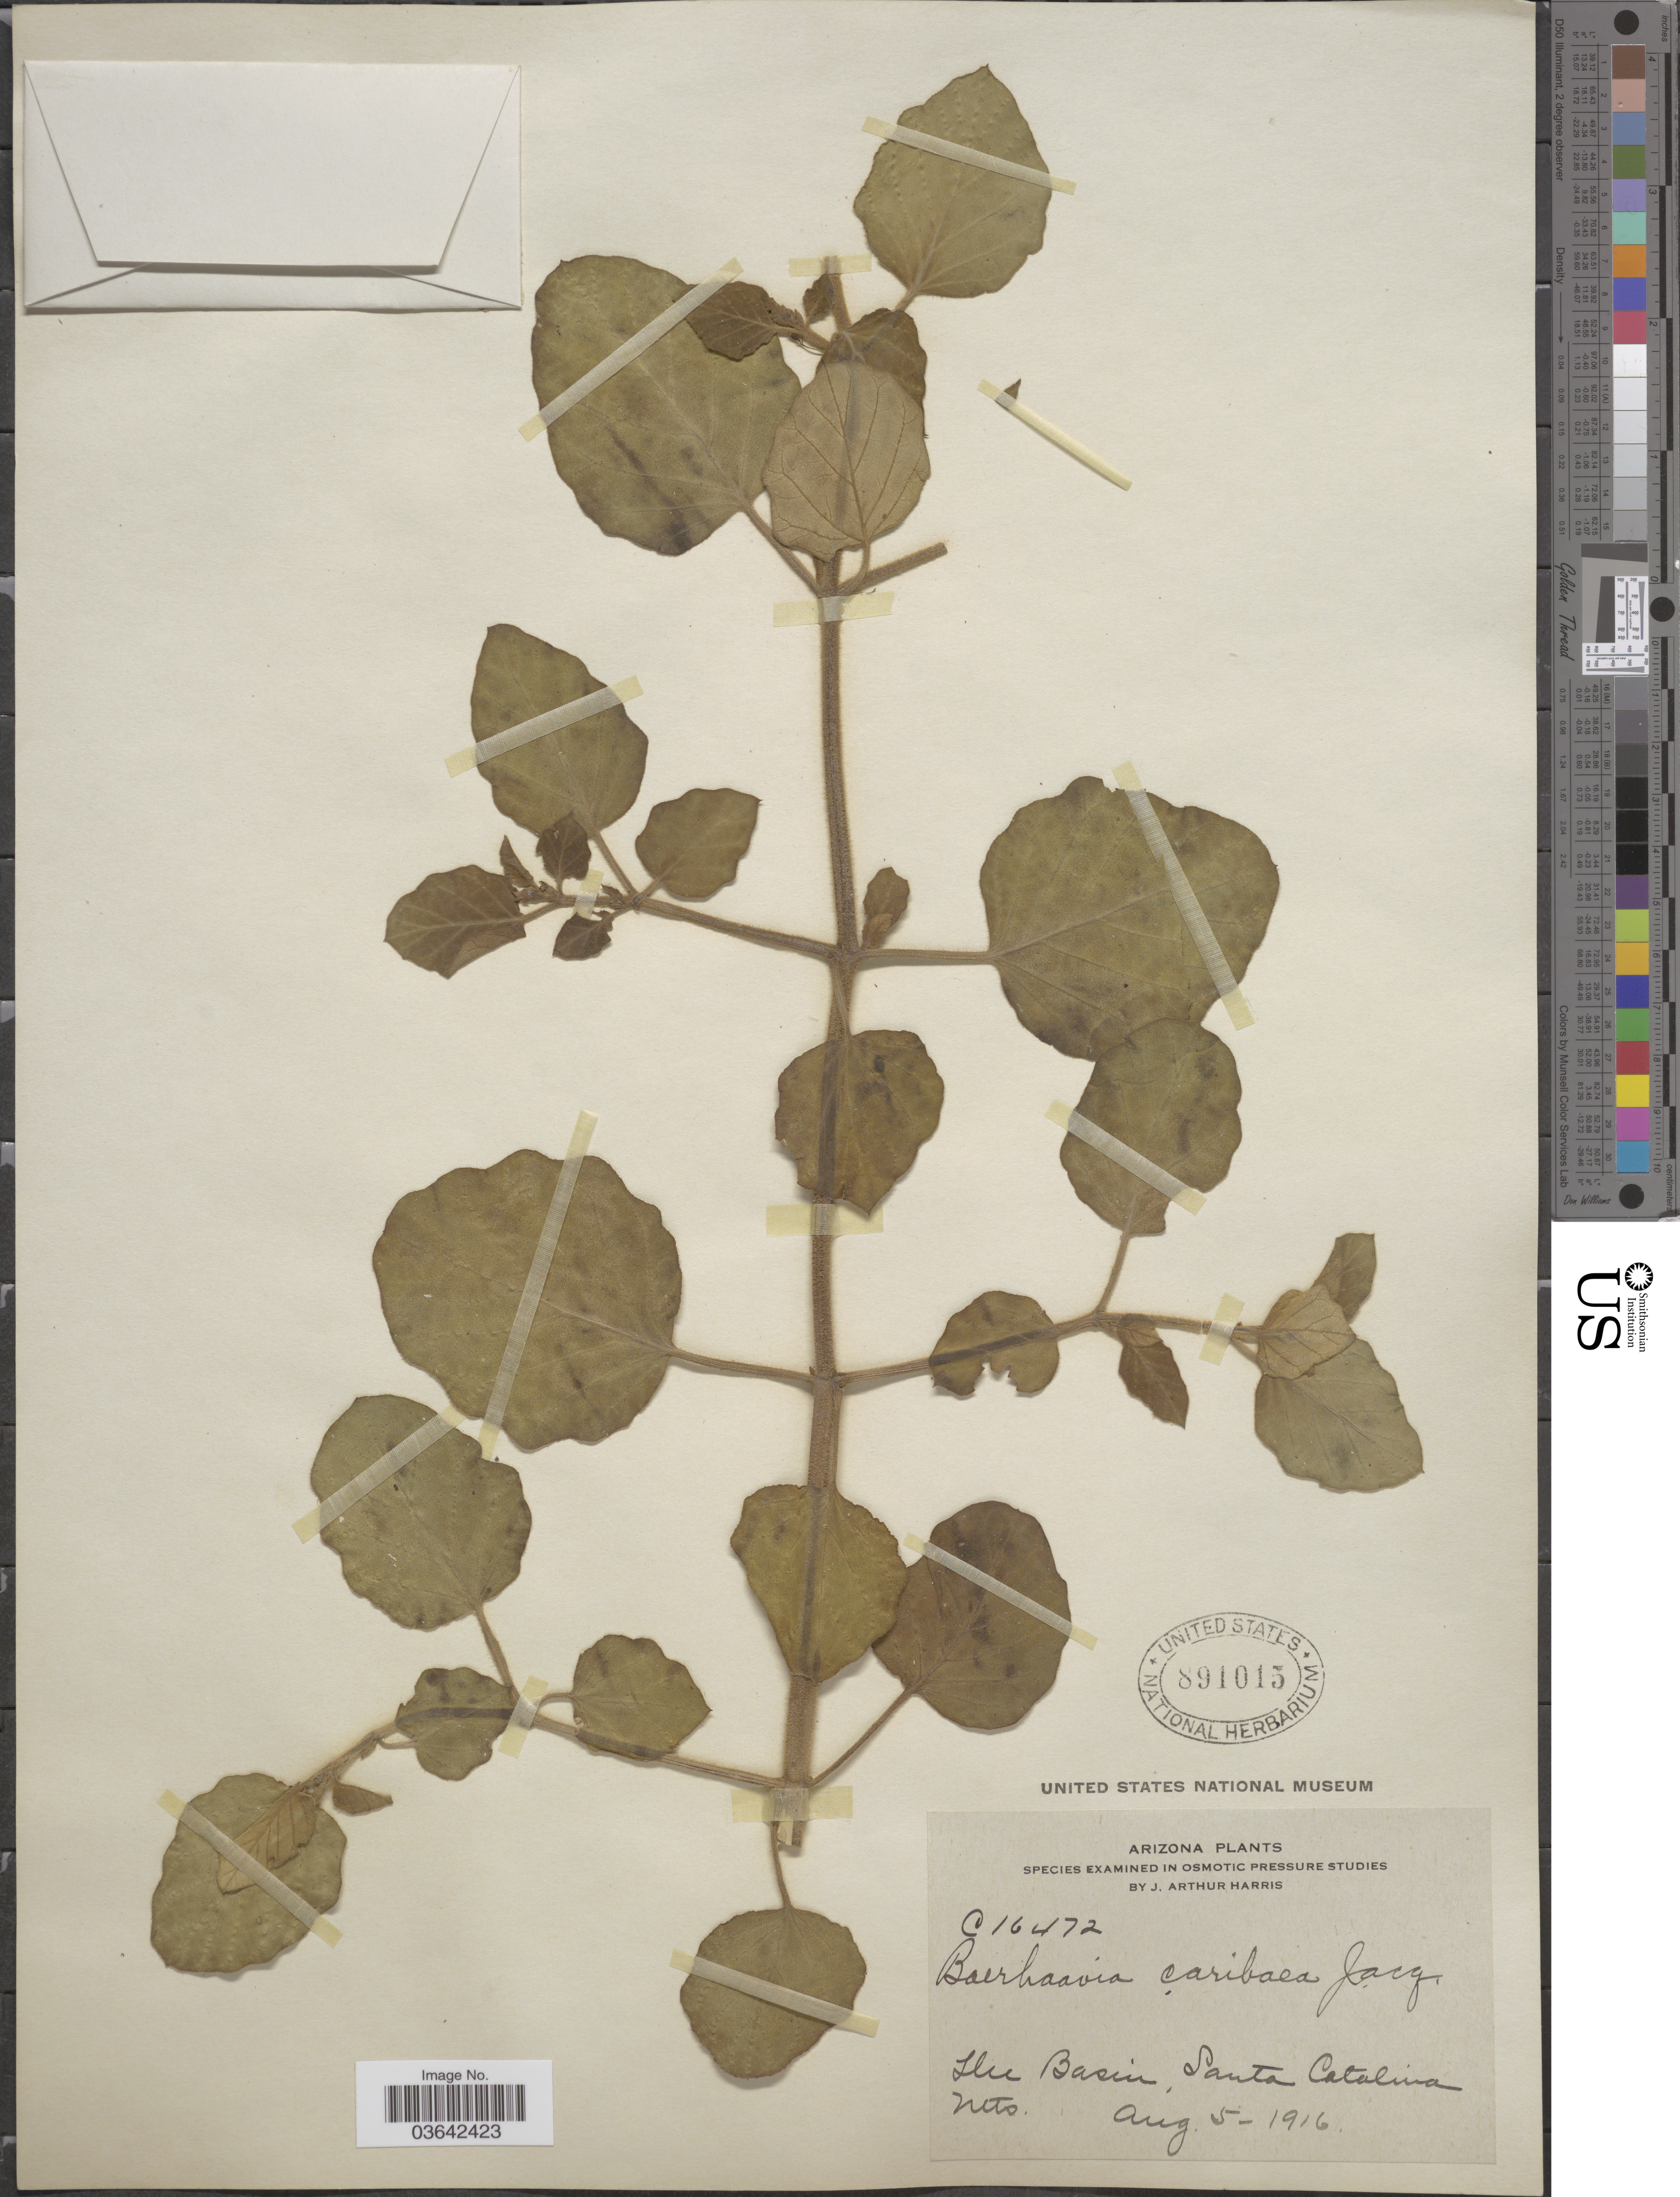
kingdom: Plantae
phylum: Tracheophyta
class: Magnoliopsida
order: Caryophyllales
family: Nyctaginaceae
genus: Boerhavia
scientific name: Boerhavia coccinea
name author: Mill.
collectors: J. A. Harris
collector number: C16472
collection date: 1916-08-05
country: United States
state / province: Arizona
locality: The Basin, Santa Catalina Mts.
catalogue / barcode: US 891015